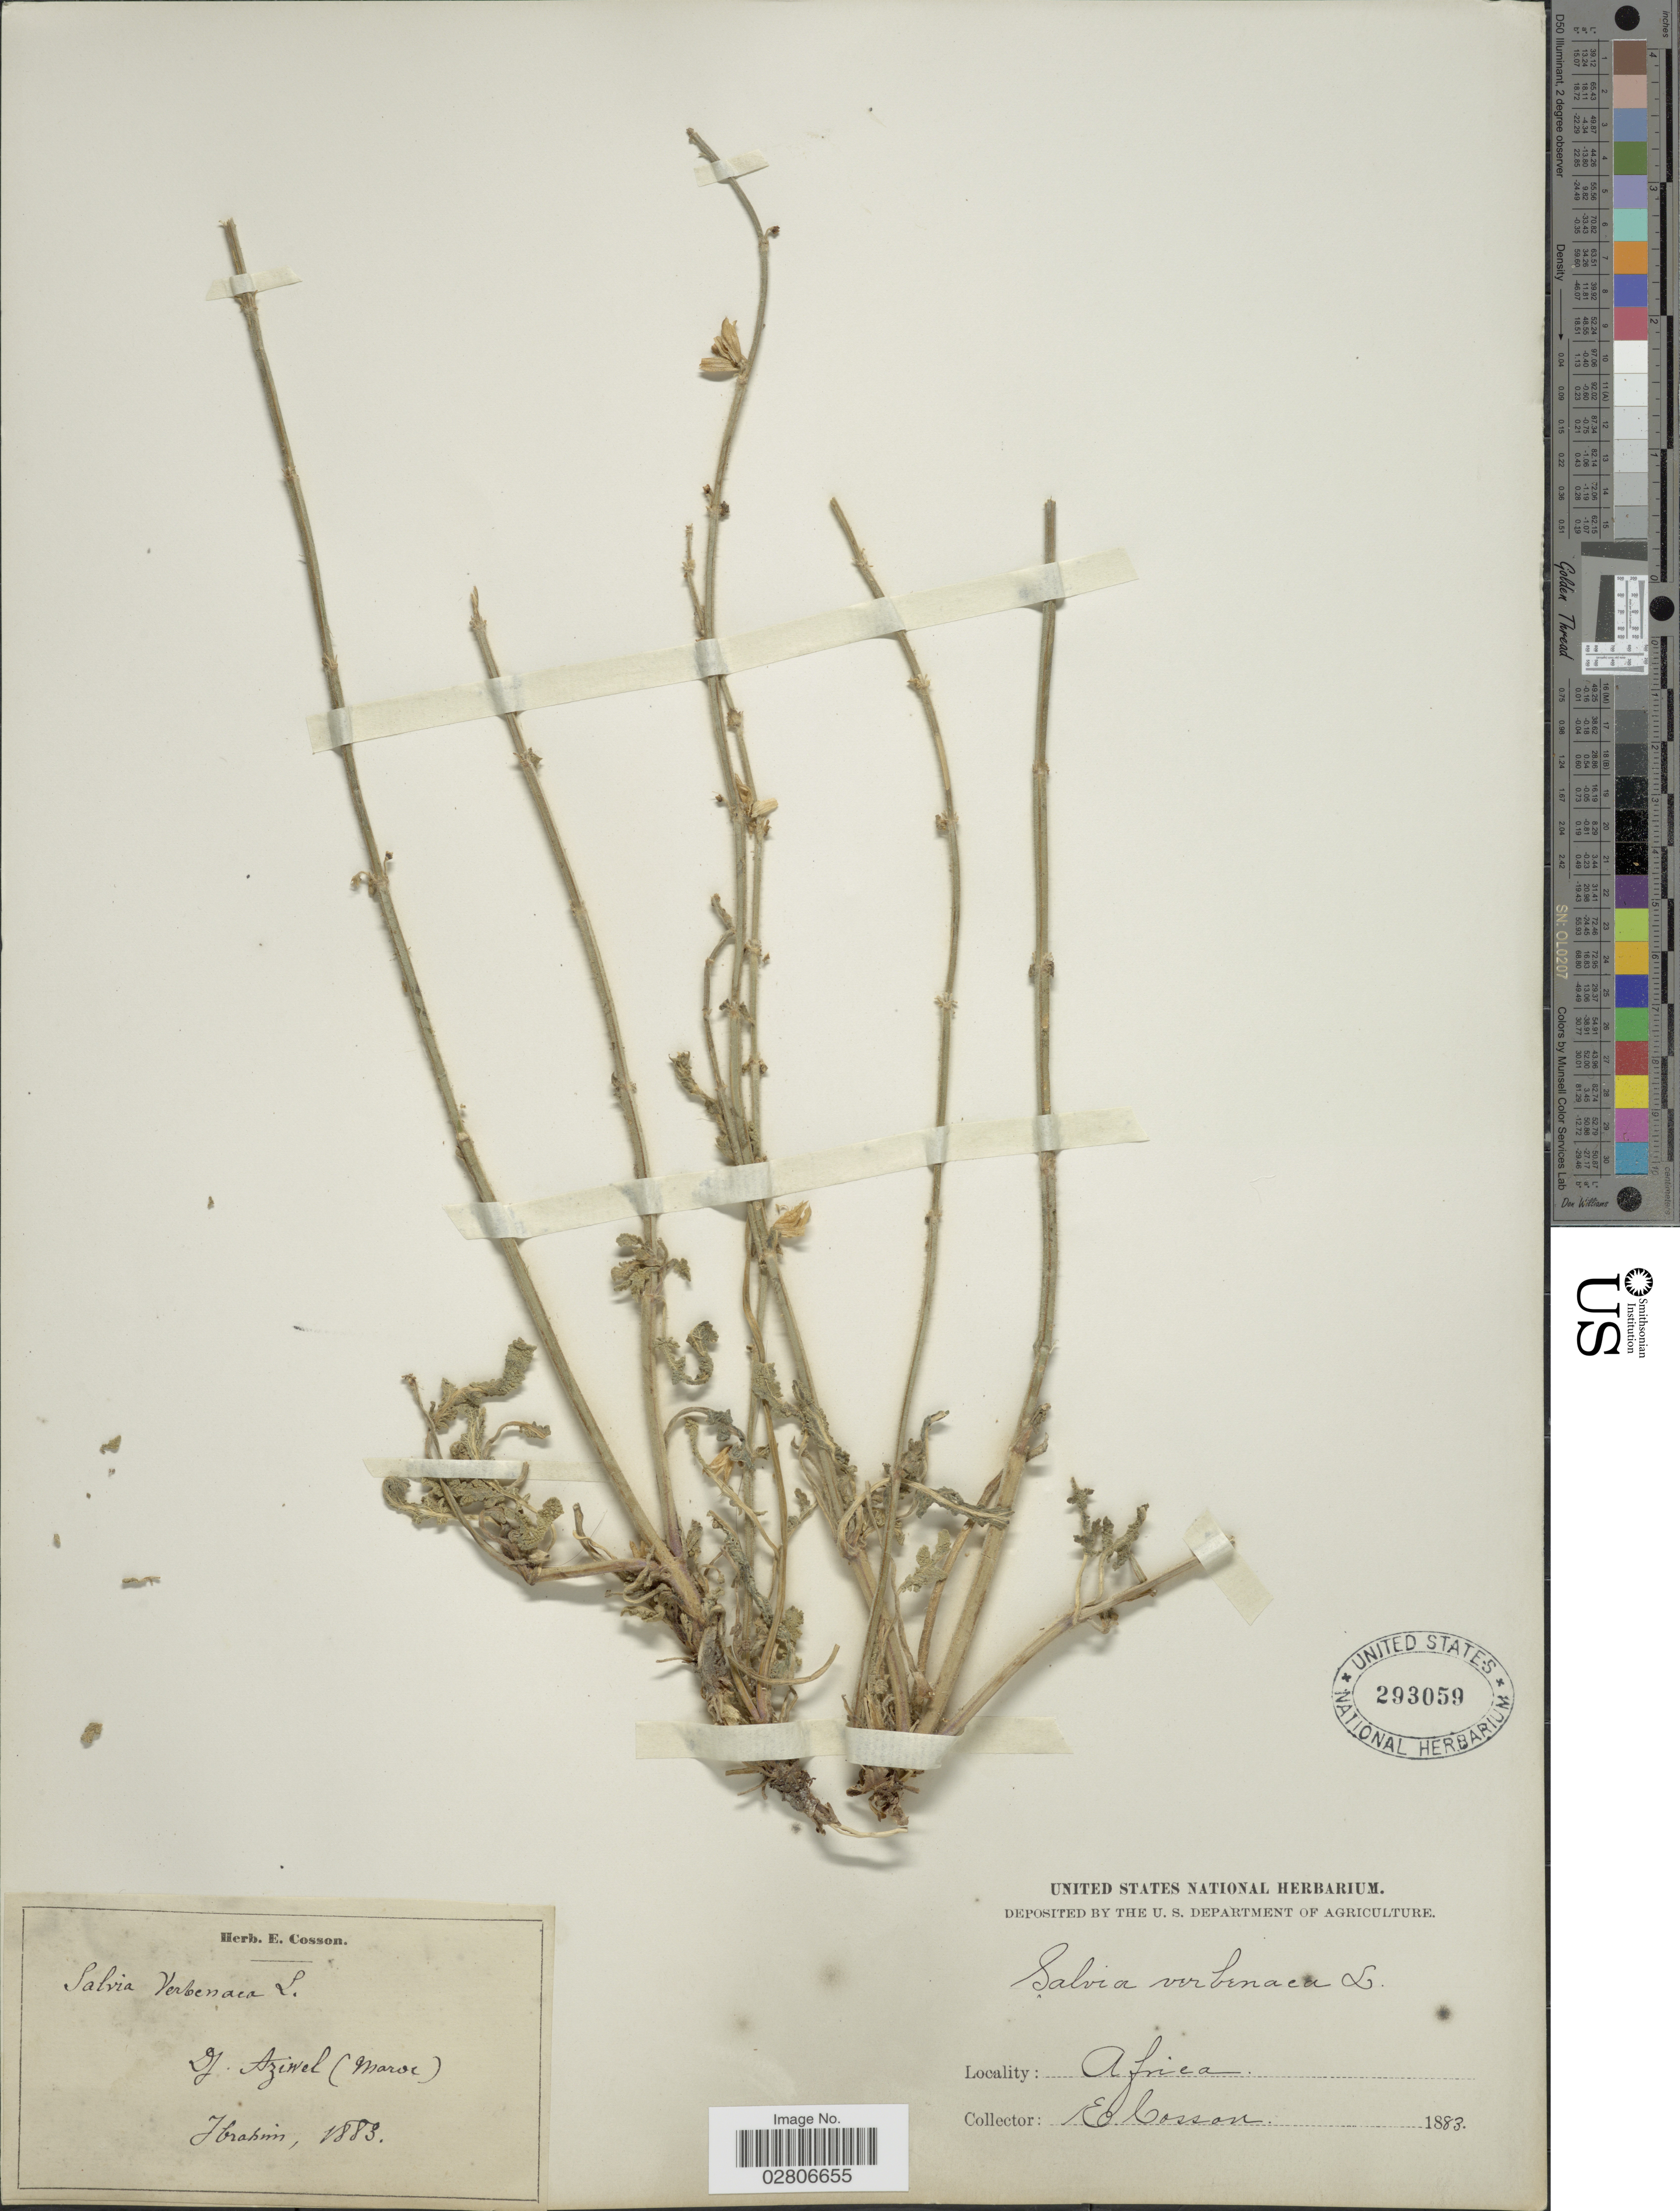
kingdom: Plantae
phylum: Tracheophyta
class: Magnoliopsida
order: Lamiales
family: Lamiaceae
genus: Salvia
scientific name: Salvia verbenacea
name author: L.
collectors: -. Ibrahim & E. Cosson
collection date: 1883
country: Morocco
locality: Dj. Aziwel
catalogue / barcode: US 293059